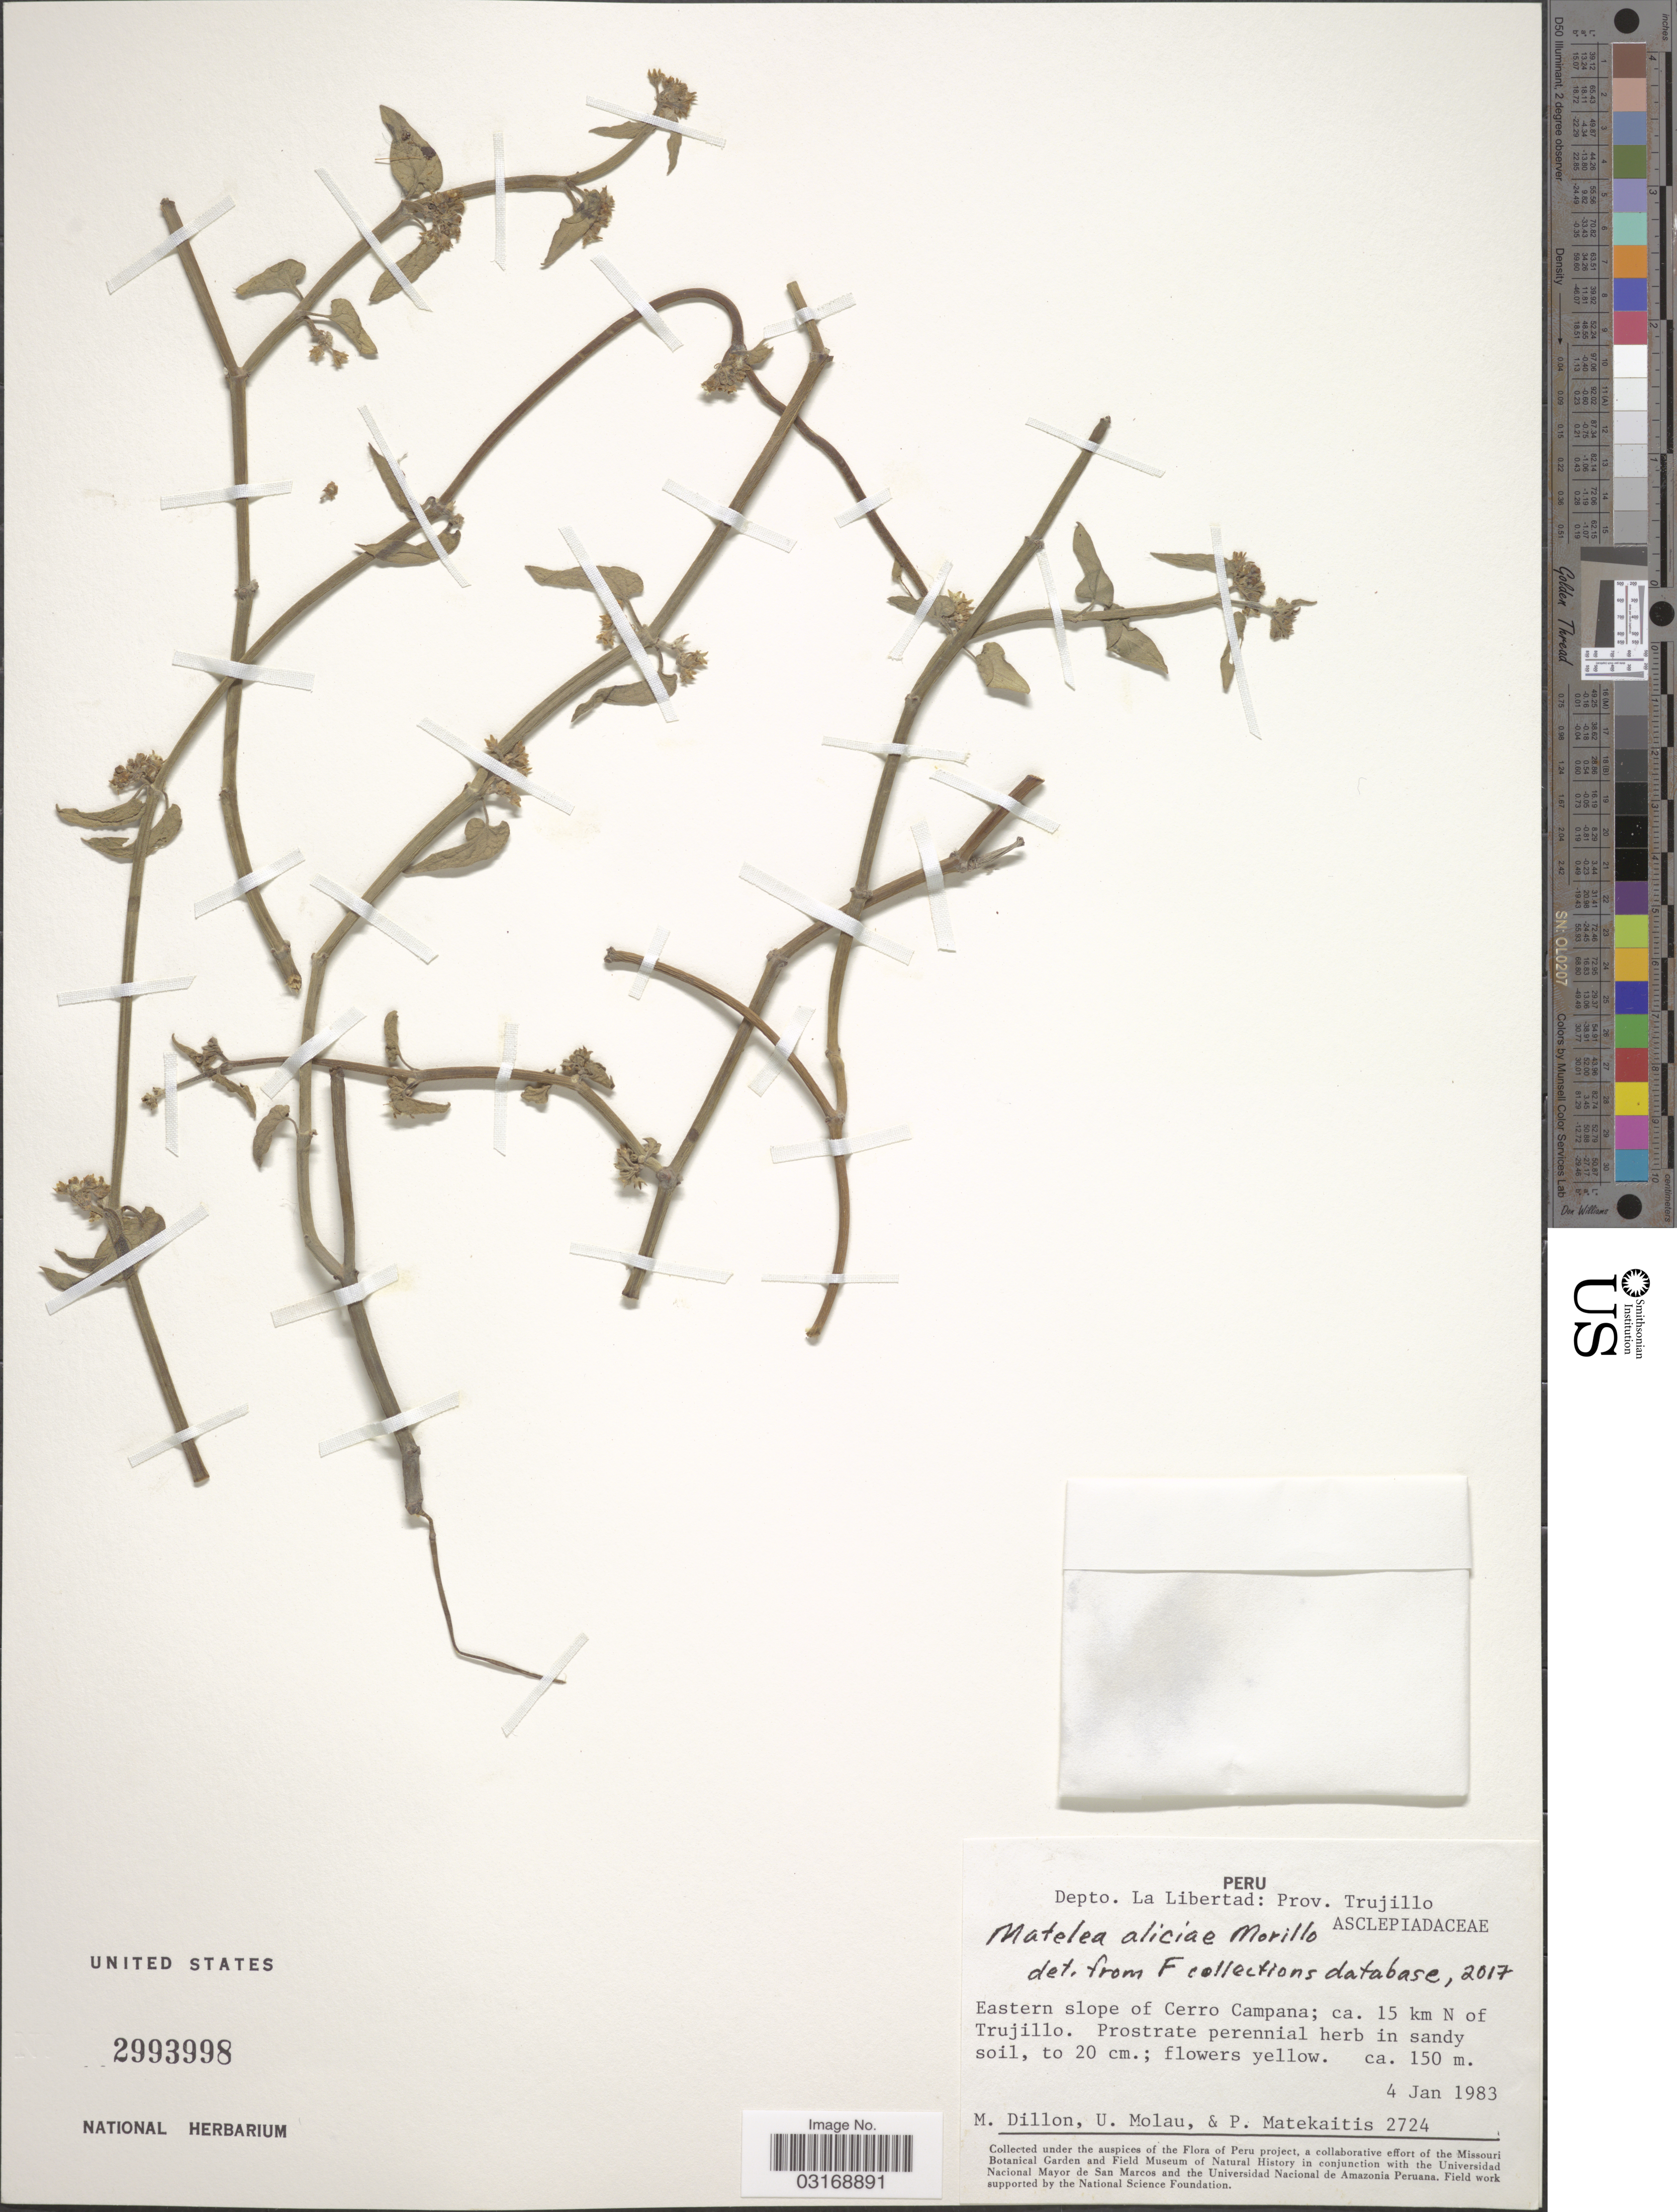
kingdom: Plantae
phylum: Tracheophyta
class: Magnoliopsida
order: Gentianales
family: Apocynaceae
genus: Matelea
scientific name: Matelea aliciae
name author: Morillo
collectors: M. O. Dillon, U. Molau & P. Matekaitis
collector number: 2724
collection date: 1983-01-04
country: Peru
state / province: La Libertad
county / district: Trujillo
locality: Eastern slope of Cerro Campana; ca. 15 km N of Trujillo.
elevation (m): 150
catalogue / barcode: US 2993998